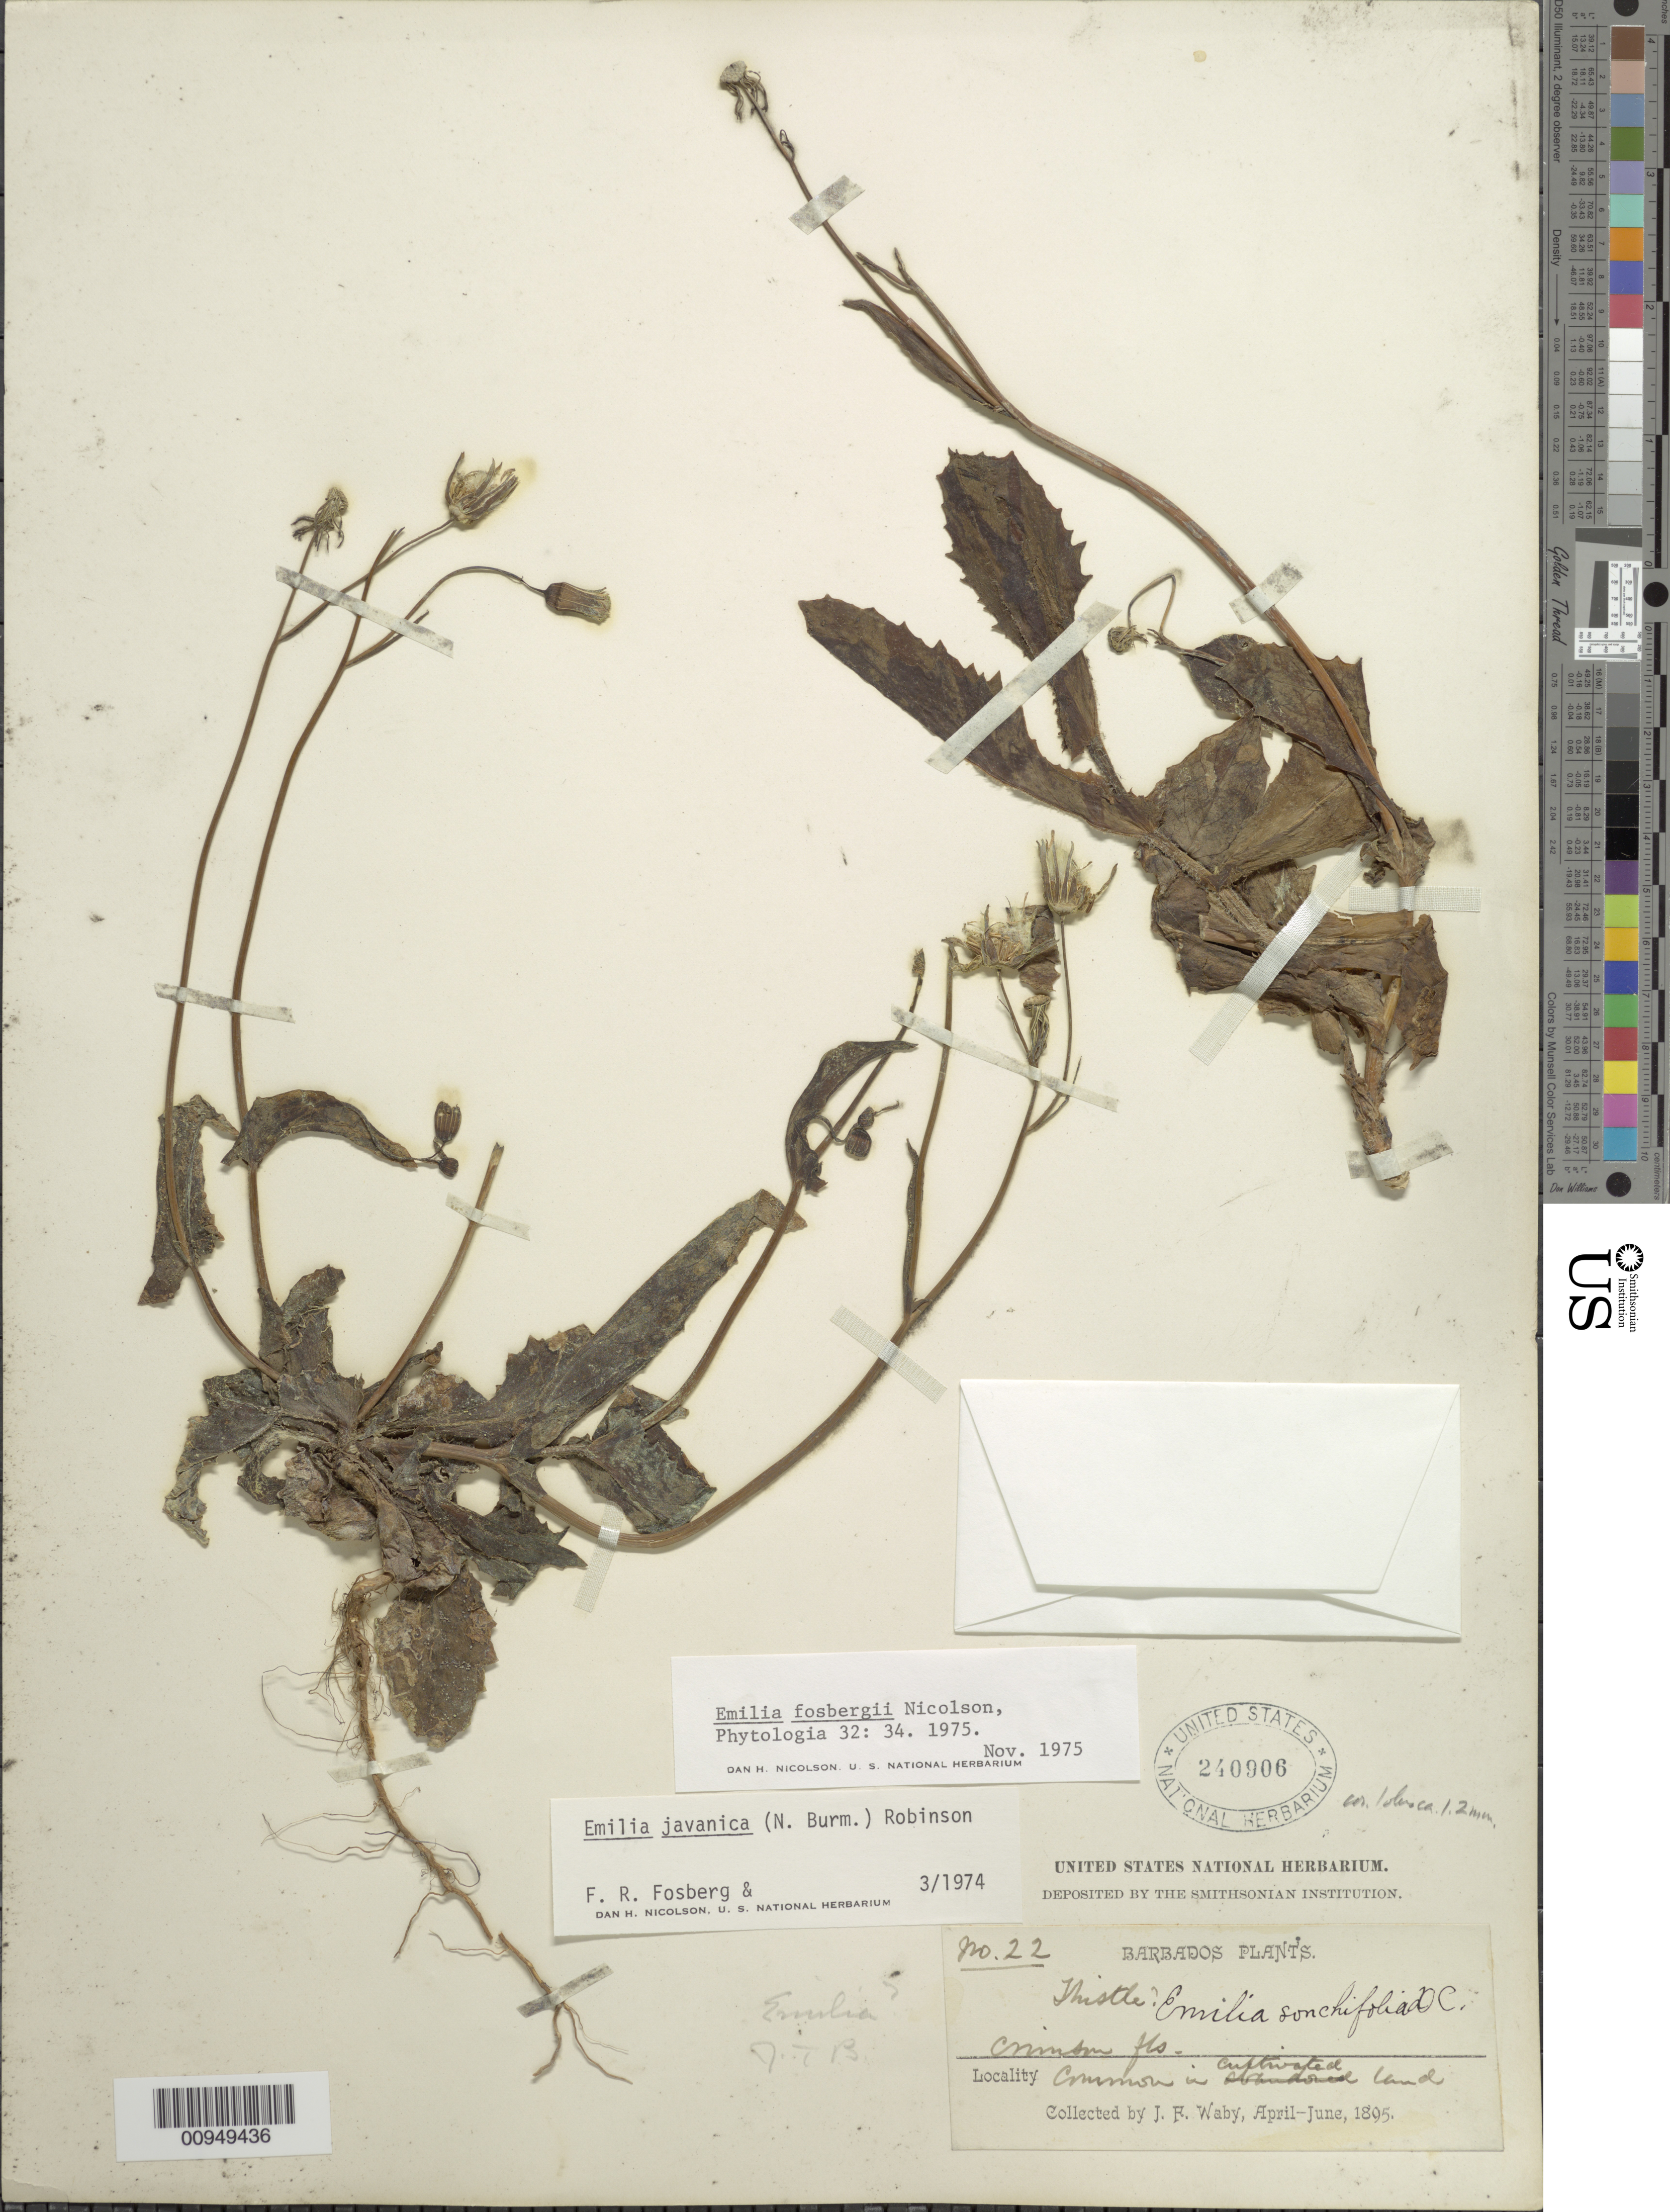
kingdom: Plantae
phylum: Tracheophyta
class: Magnoliopsida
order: Asterales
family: Asteraceae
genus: Emilia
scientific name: Emilia fosbergii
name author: Nicolson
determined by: Nicolson, Dan H.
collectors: J. Waby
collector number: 22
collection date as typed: Apr 1895 to -- Jun 1895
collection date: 1895-04/1895-06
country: Barbados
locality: Cultivated land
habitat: Cultivated land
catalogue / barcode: US 240906